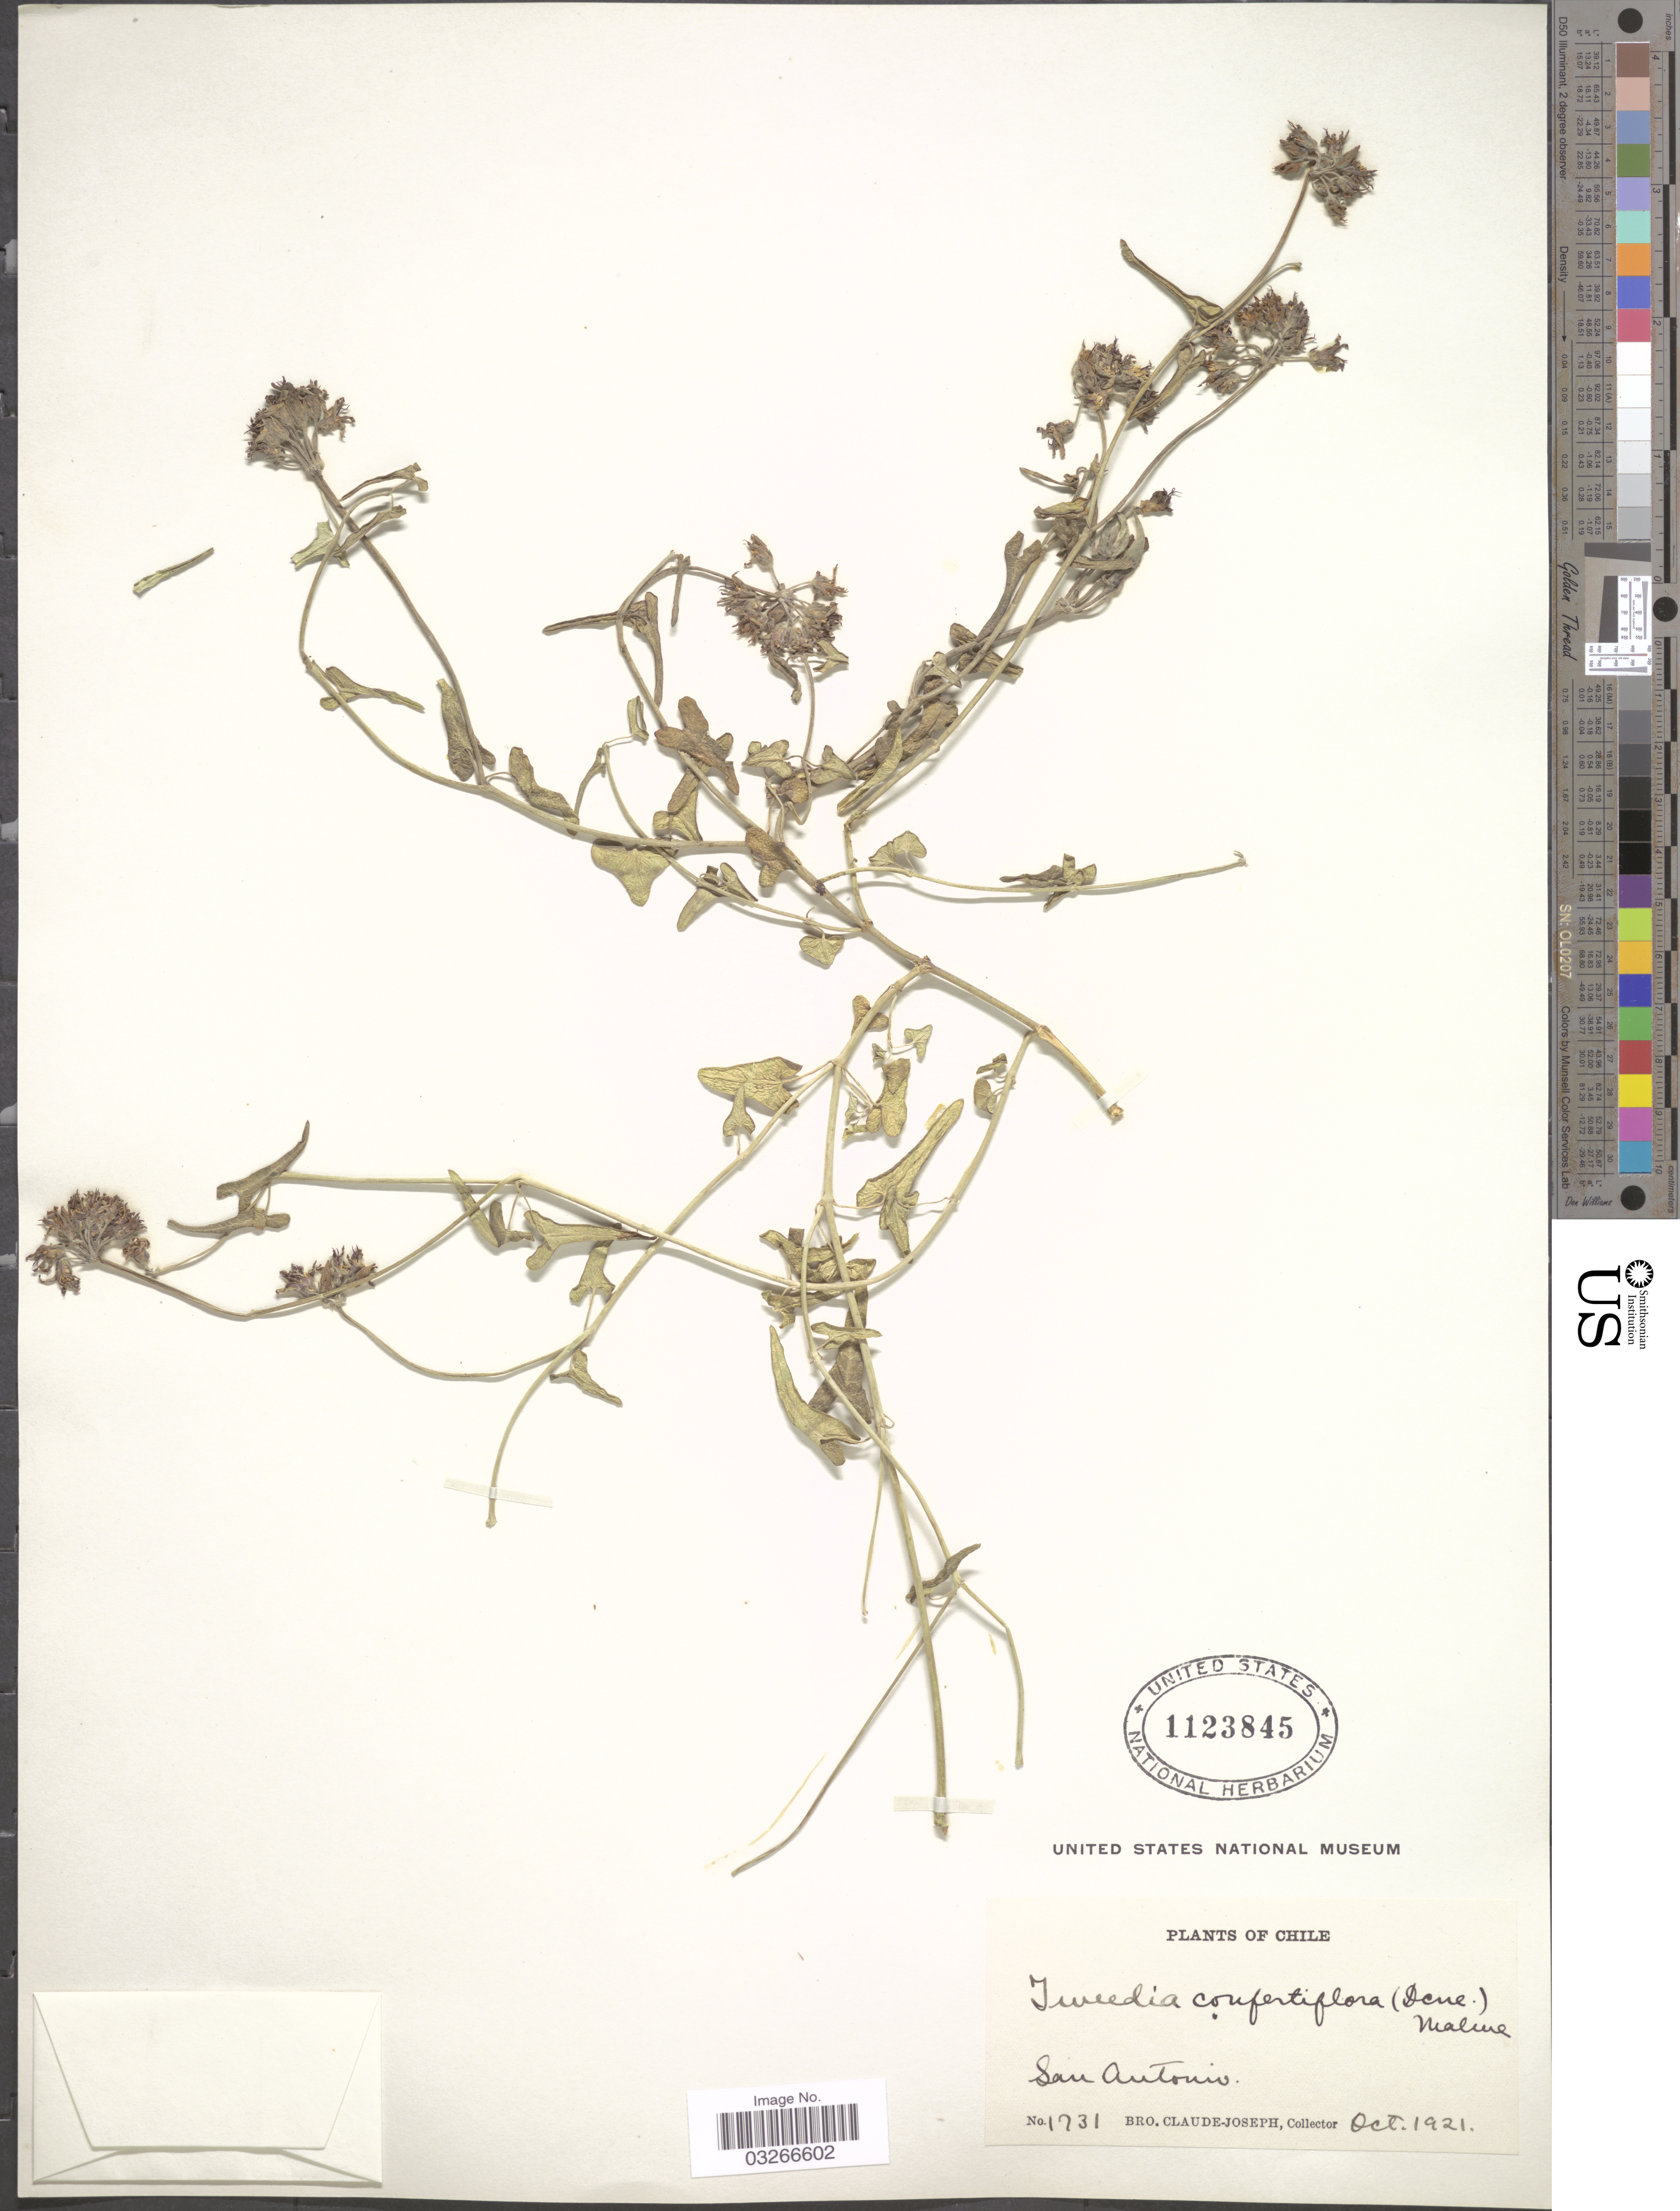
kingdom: Plantae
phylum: Tracheophyta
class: Magnoliopsida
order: Gentianales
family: Apocynaceae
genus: Tweedia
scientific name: Tweedia confertiflora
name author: (Decne.) Malme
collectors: Bro. Claude-Joseph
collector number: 1731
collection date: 1921-10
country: Chile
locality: San Antonio.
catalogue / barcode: US 1123845